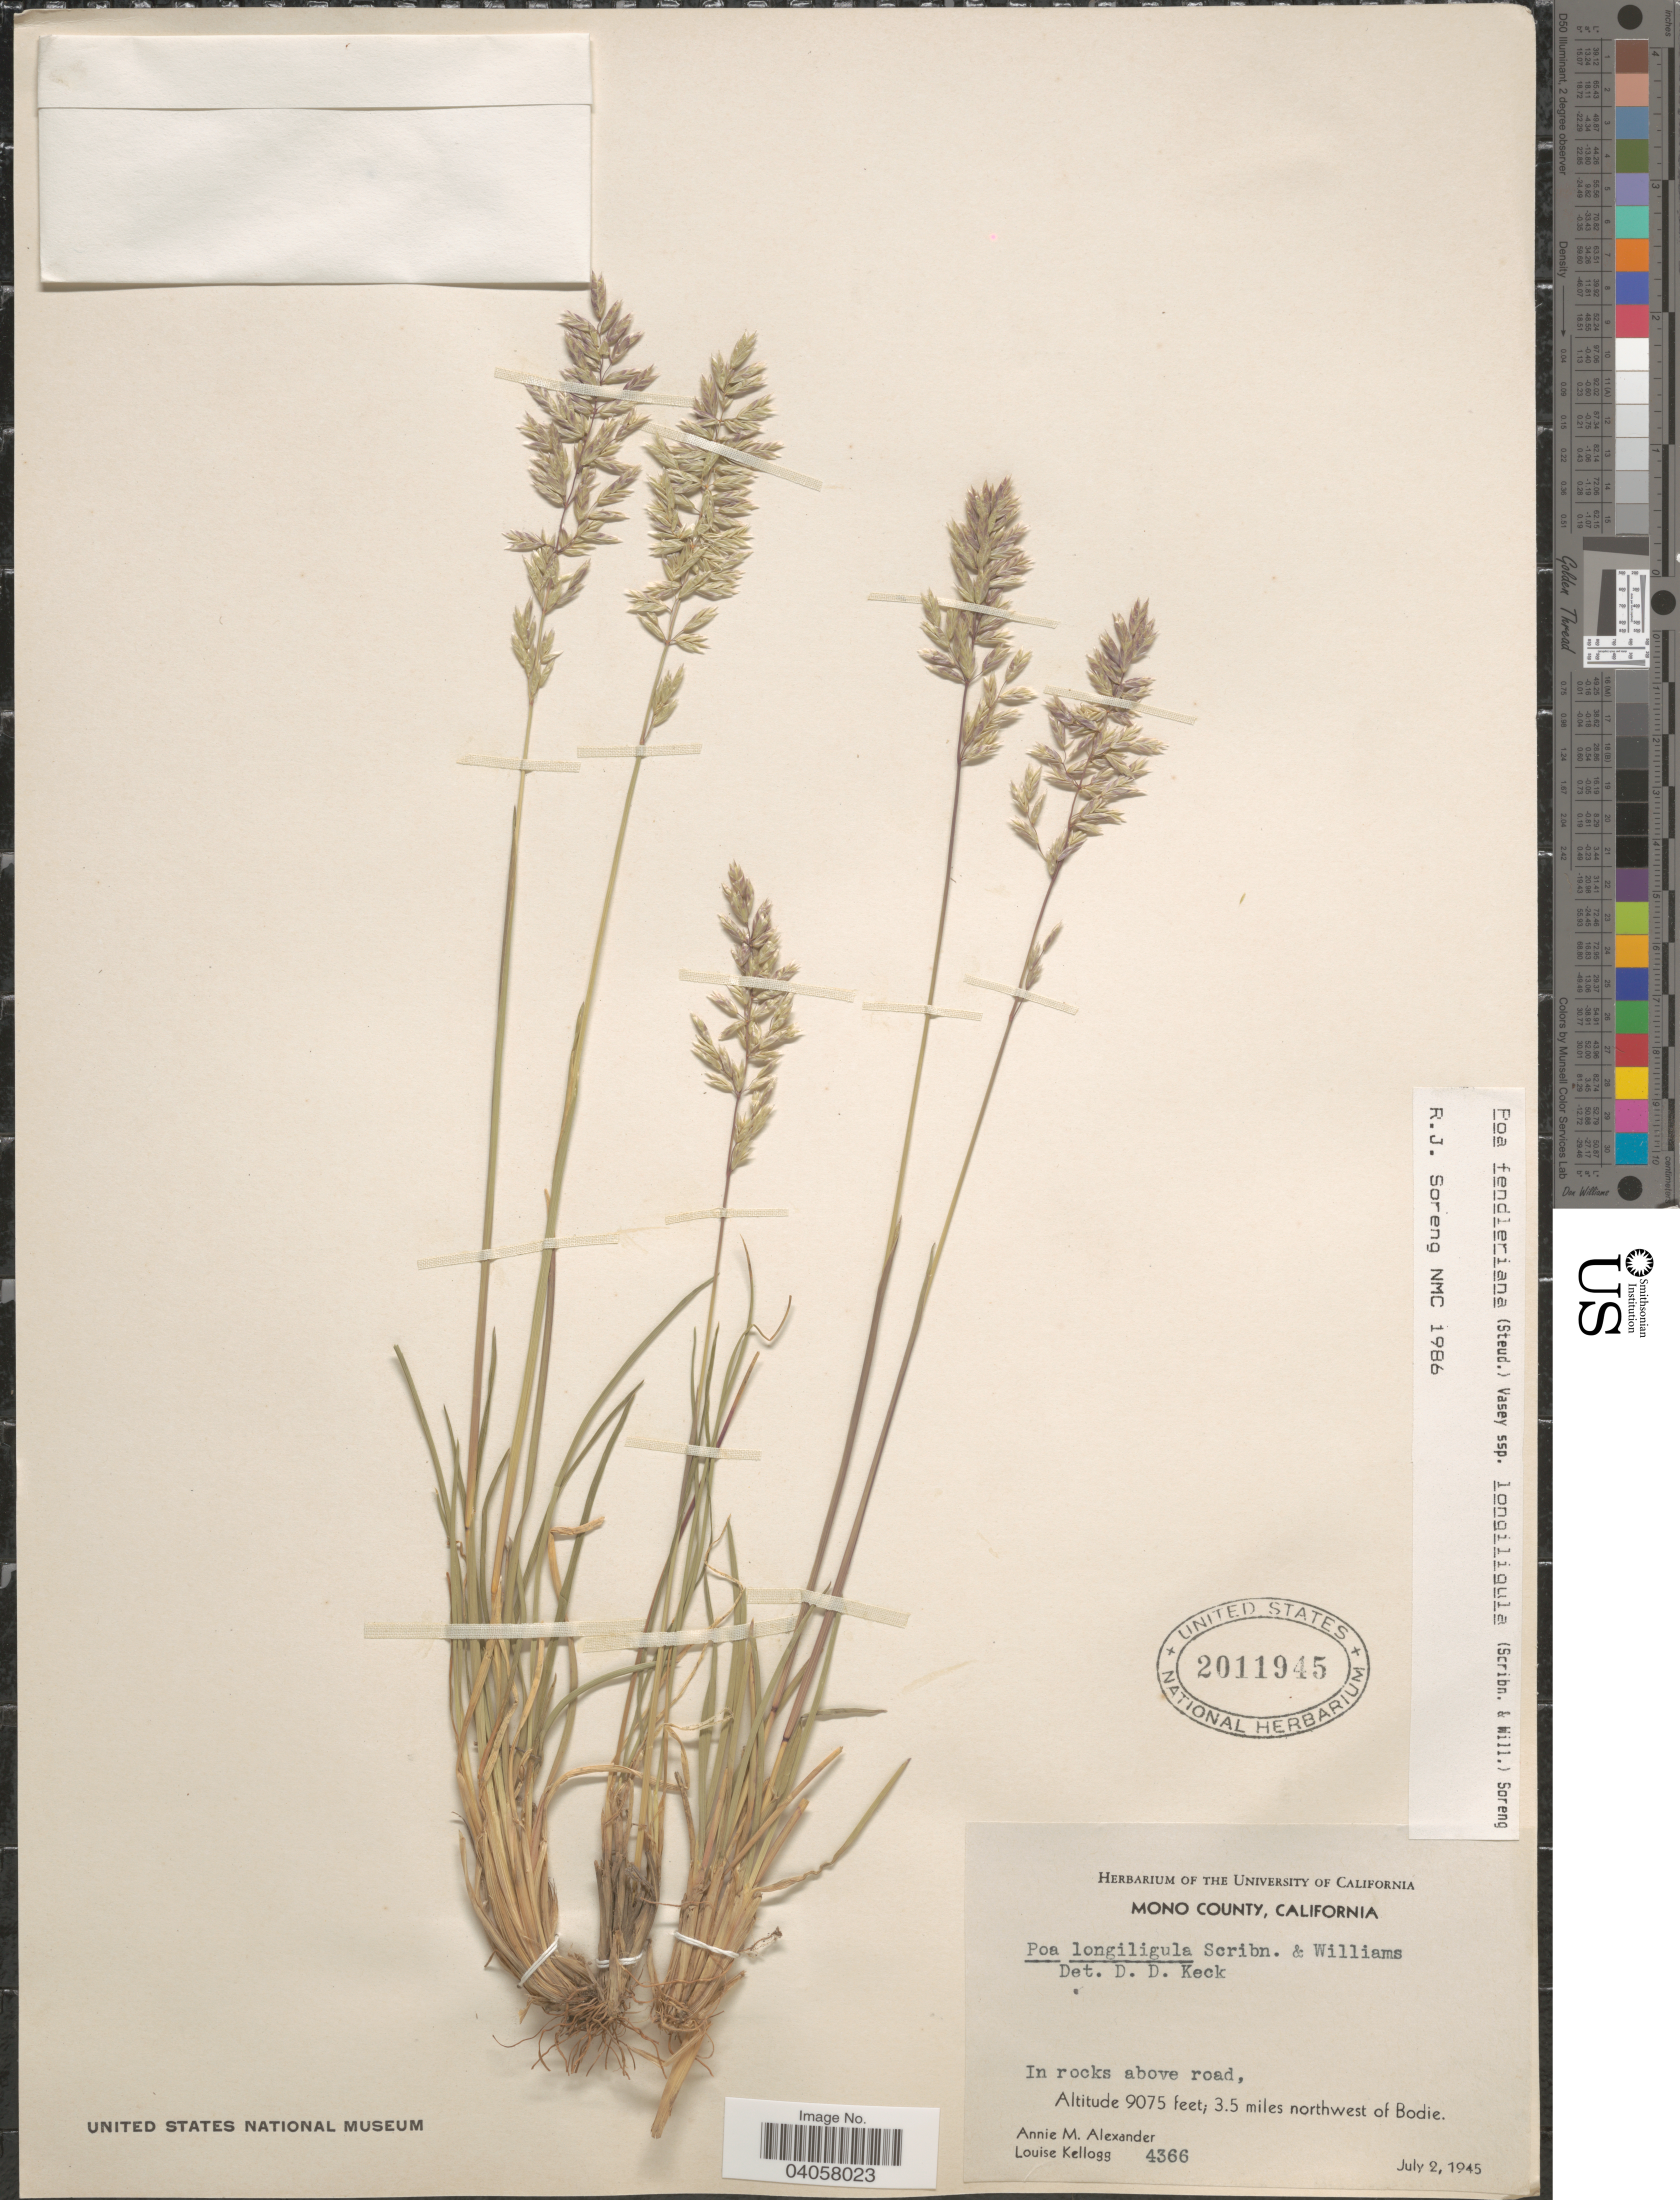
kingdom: Plantae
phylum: Tracheophyta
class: Liliopsida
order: Poales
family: Poaceae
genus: Poa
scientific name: Poa fendleriana subsp. longiligula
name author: (Scribn. & T.A. Williams) Soreng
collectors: A. M. Alexander & L. Kellogg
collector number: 4366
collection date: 1945-07-02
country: United States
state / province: California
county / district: Mono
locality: Mono County. 3.5 miles northwest of Bodie.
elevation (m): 2766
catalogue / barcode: US 2011945